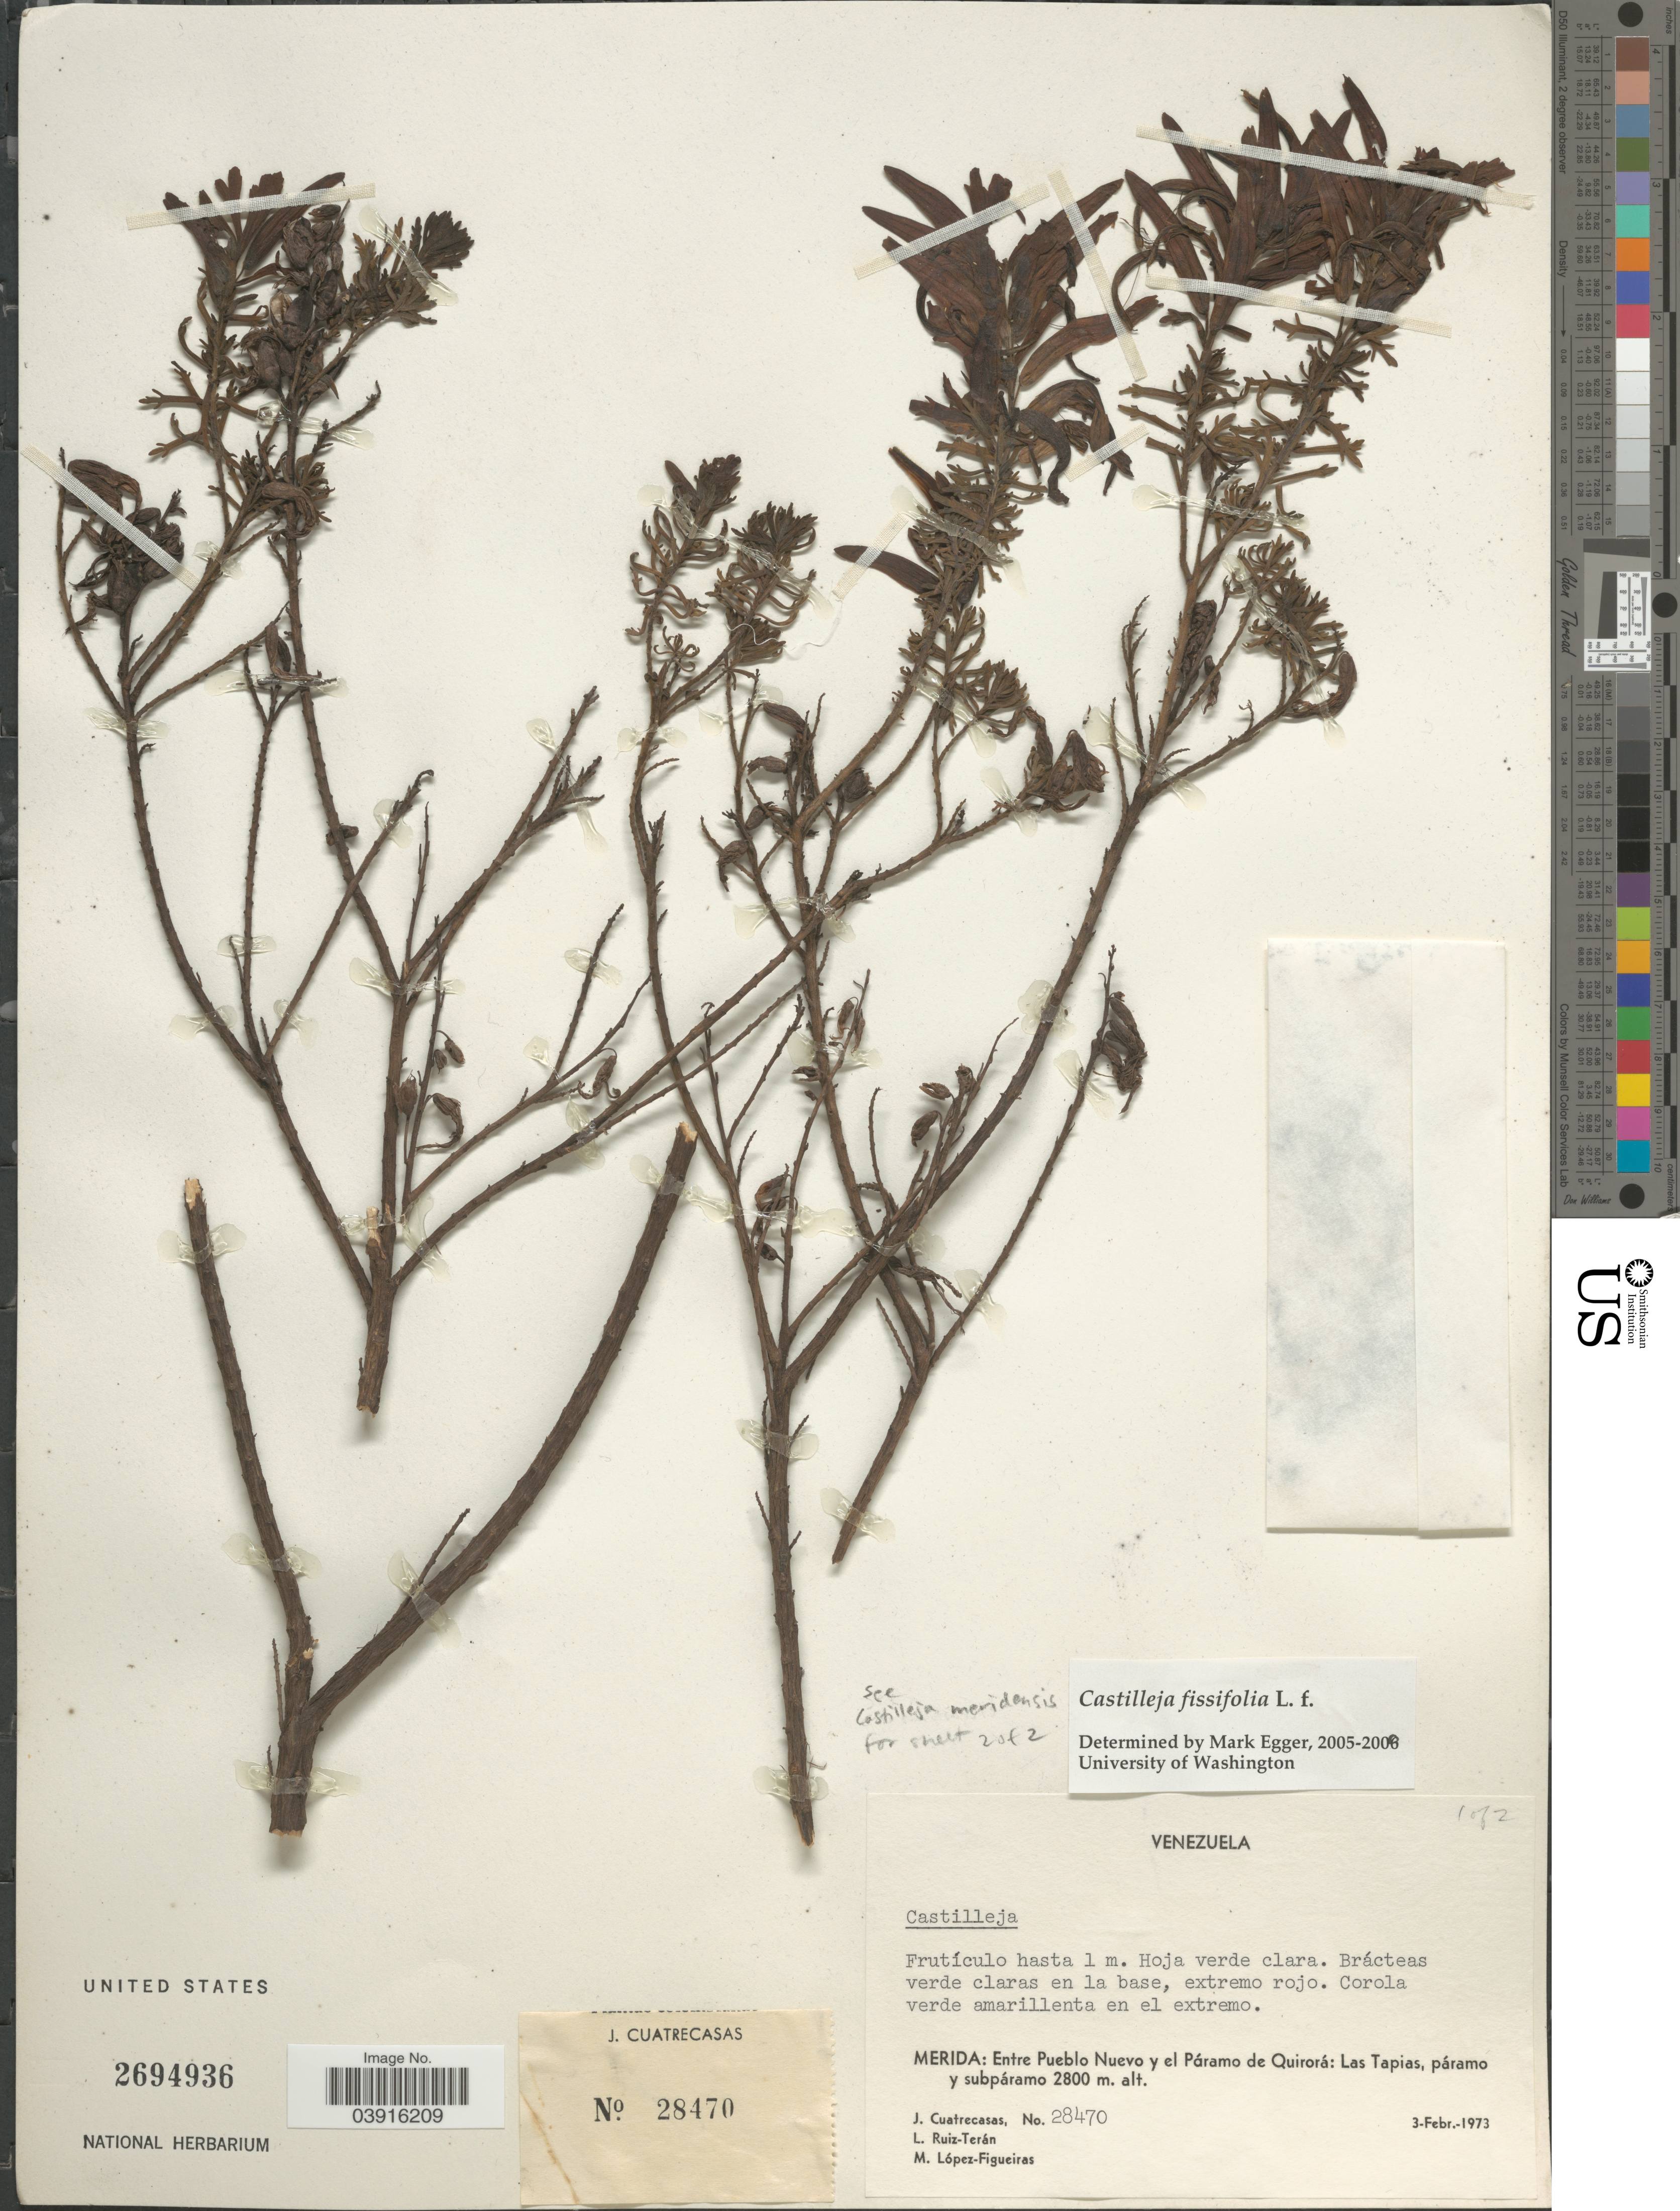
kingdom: Plantae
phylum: Tracheophyta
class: Magnoliopsida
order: Lamiales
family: Orobanchaceae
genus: Castilleja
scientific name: Castilleja fissifolia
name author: L. f.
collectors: J. Cuatrecasas, L. E. Ruíz-Terán & M. López Figueiras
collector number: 28470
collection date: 1973-02-03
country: Venezuela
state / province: Merida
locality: Entre Pueblo Nuevo y el Páramo de Quirorá: Las Tapias, páramo y subpáramo.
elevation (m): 2800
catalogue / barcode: US 2694936